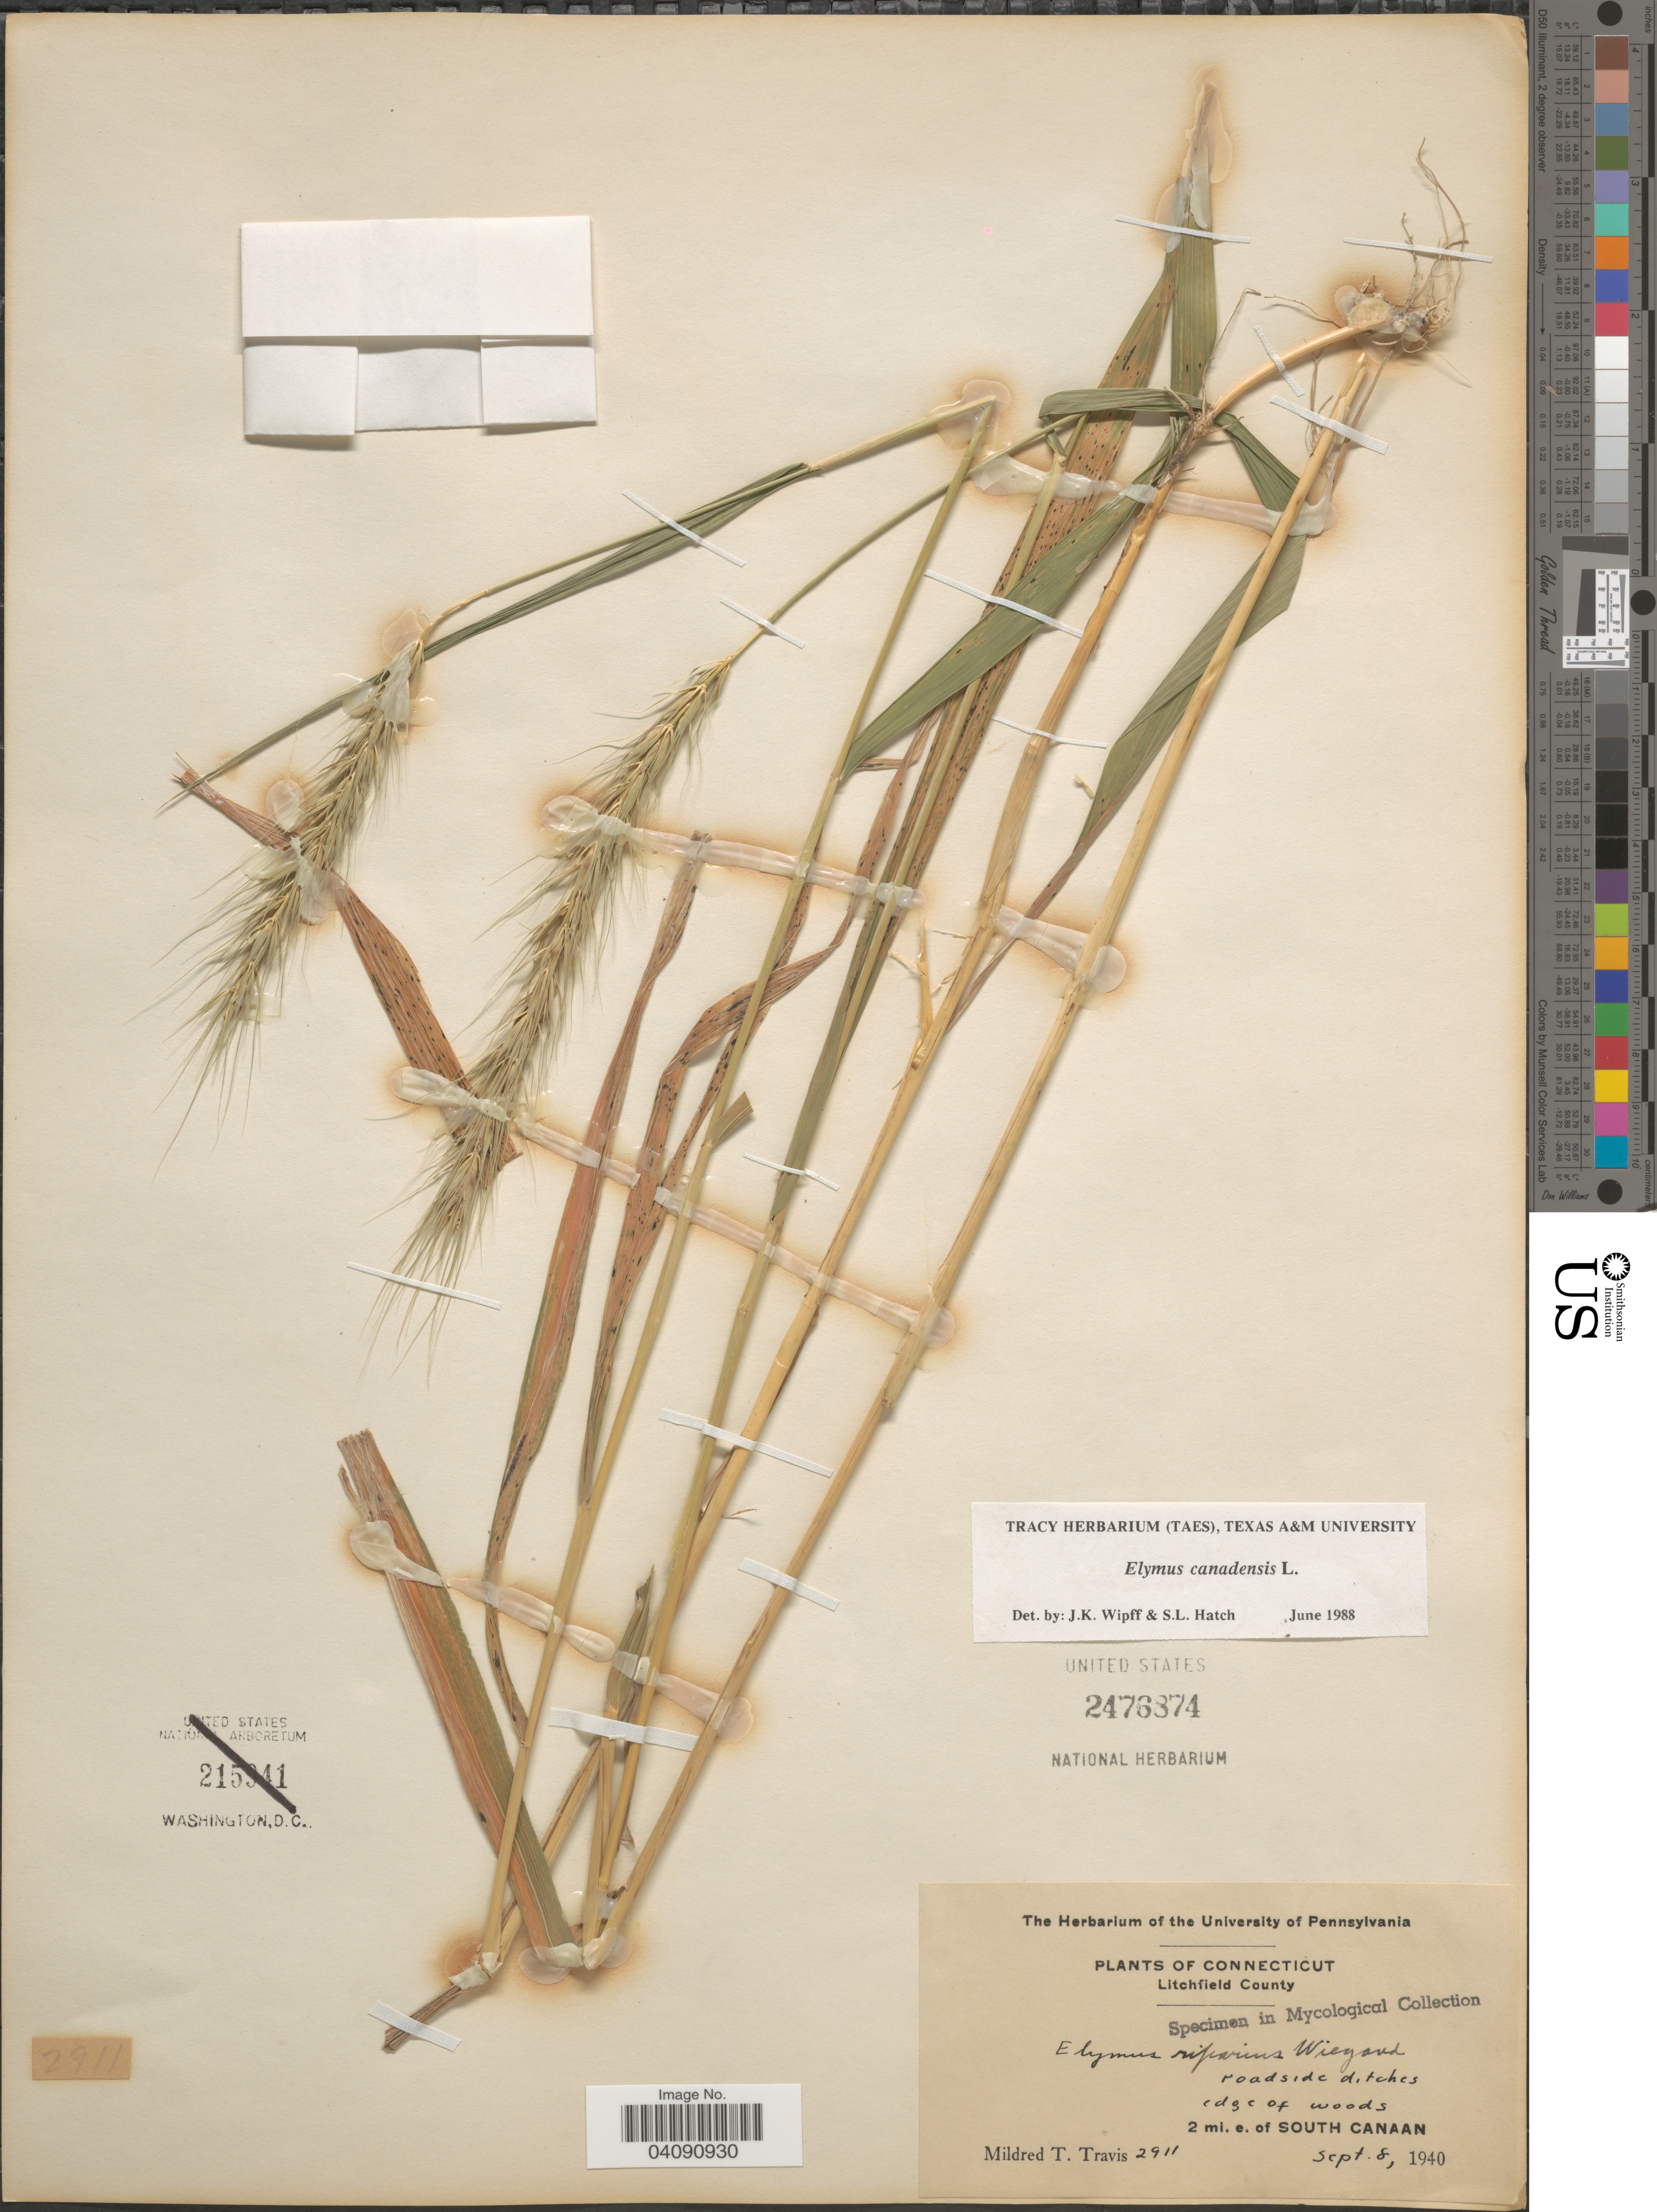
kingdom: Plantae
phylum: Tracheophyta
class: Liliopsida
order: Poales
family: Poaceae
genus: Elymus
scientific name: Elymus canadensis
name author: L.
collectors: M. Travis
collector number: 2911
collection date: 1940-09-08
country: United States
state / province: Connecticut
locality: Litchfield County. Roadside ditches, edge of woods. 2 mi. e. of South Canaan.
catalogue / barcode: US 2476874